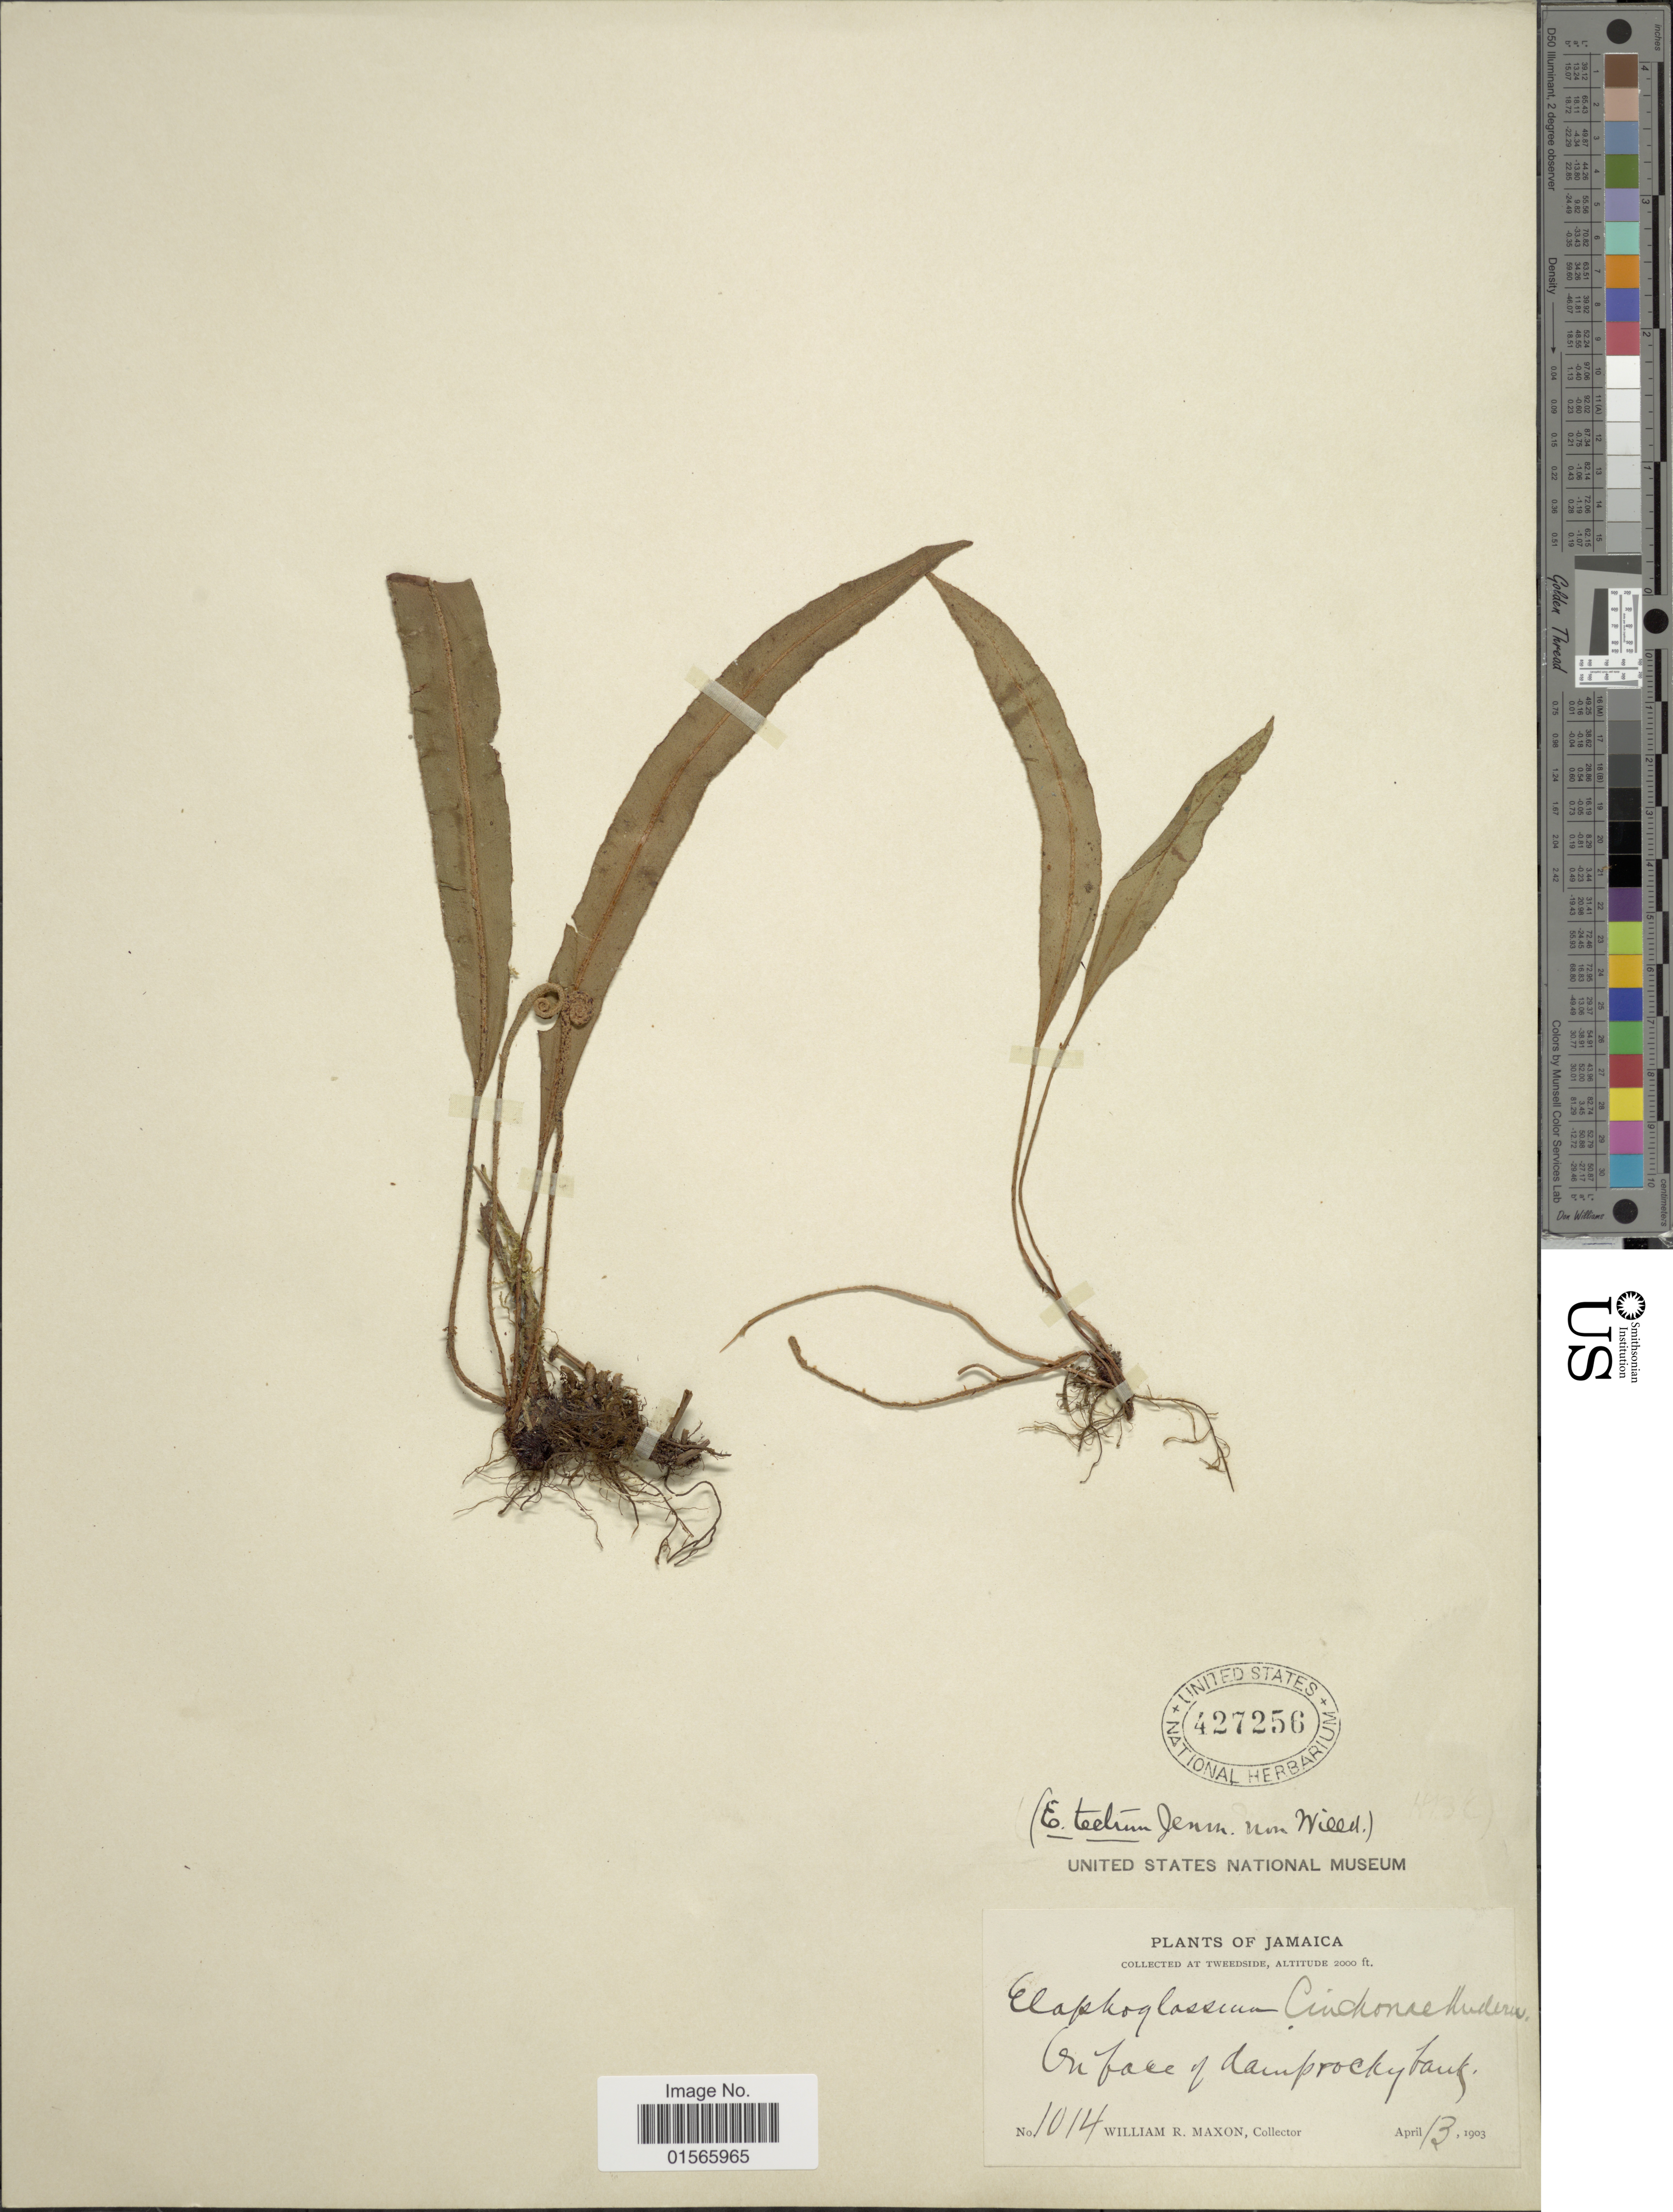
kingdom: Plantae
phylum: Tracheophyta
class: Polypodiopsida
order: Polypodiales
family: Dryopteridaceae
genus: Elaphoglossum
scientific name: Elaphoglossum tectum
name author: (Humb. & Bonpl.) Moore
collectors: W. R. Maxon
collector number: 1014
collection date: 1903-04-13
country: Jamaica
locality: At tweeside, On face of damp rock bank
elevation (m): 610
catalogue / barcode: US 427256